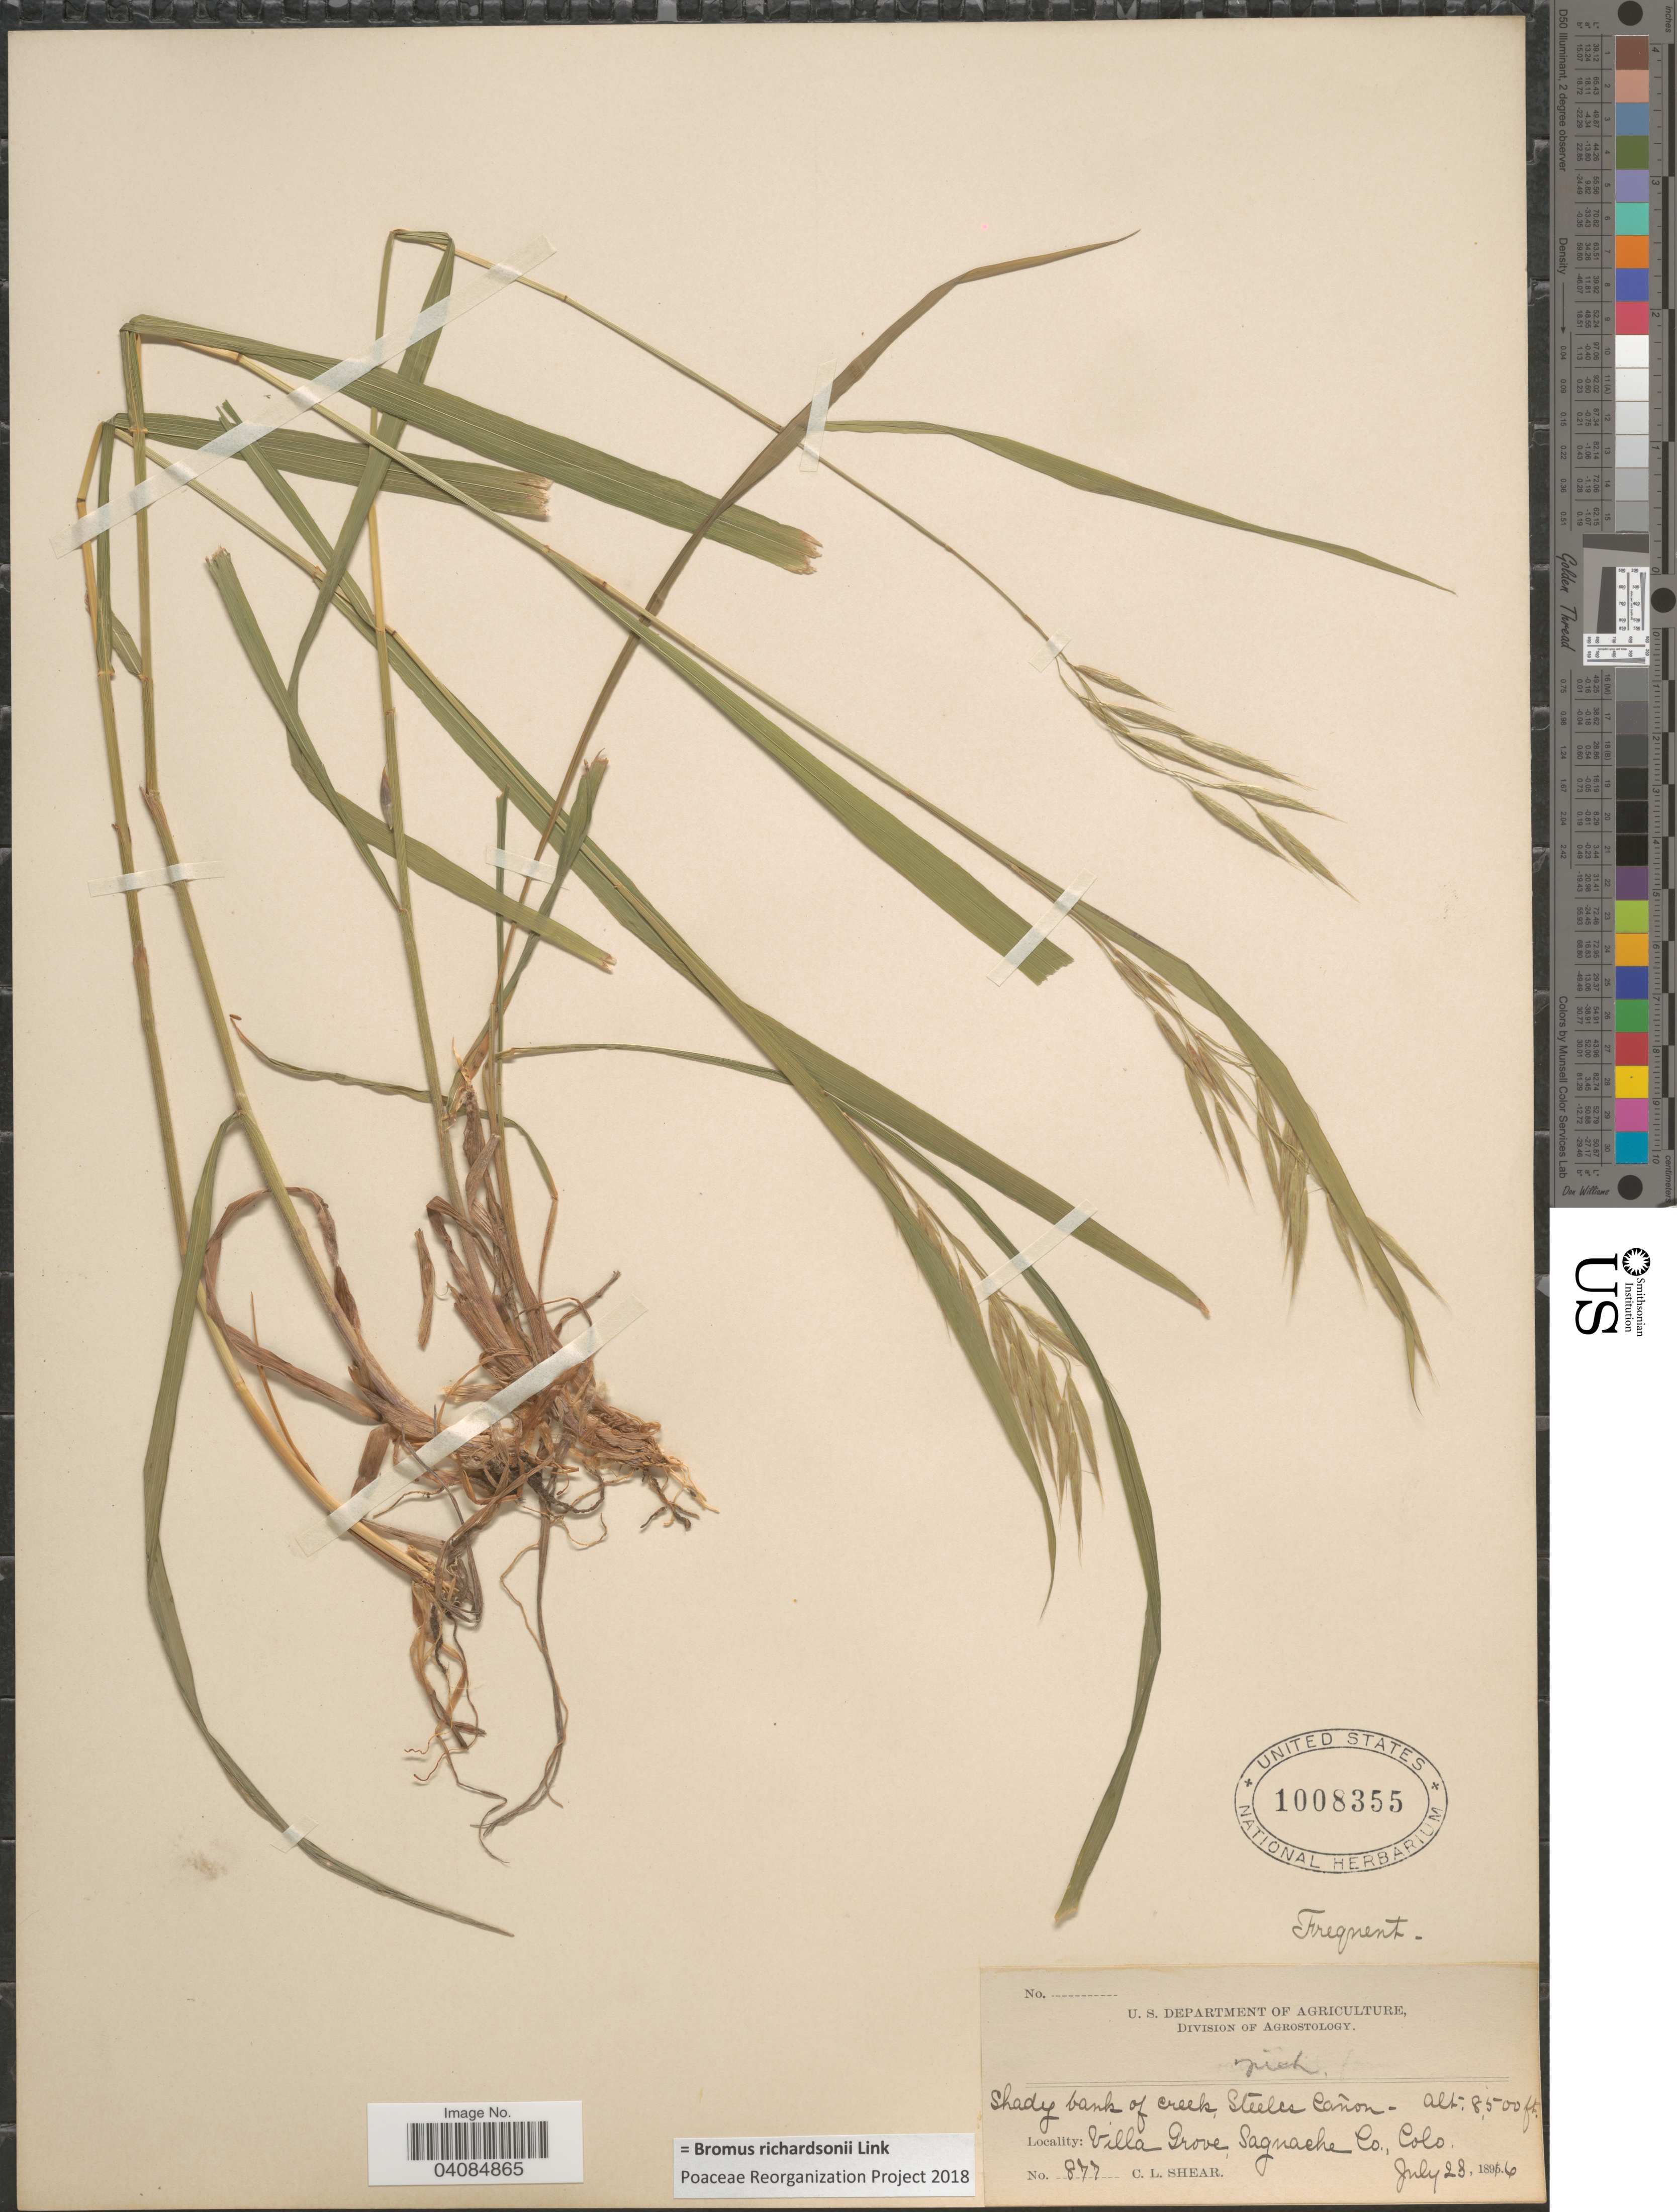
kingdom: Plantae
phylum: Tracheophyta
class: Liliopsida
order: Poales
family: Poaceae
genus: Bromus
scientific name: Bromus racemosus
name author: L.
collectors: C. L. Shear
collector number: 877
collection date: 1896-07-23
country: United States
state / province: Colorado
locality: Shady bank of creek, Steeles Cañon. Villa Grove, Saguache Co.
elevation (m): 2591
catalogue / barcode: US 1008355